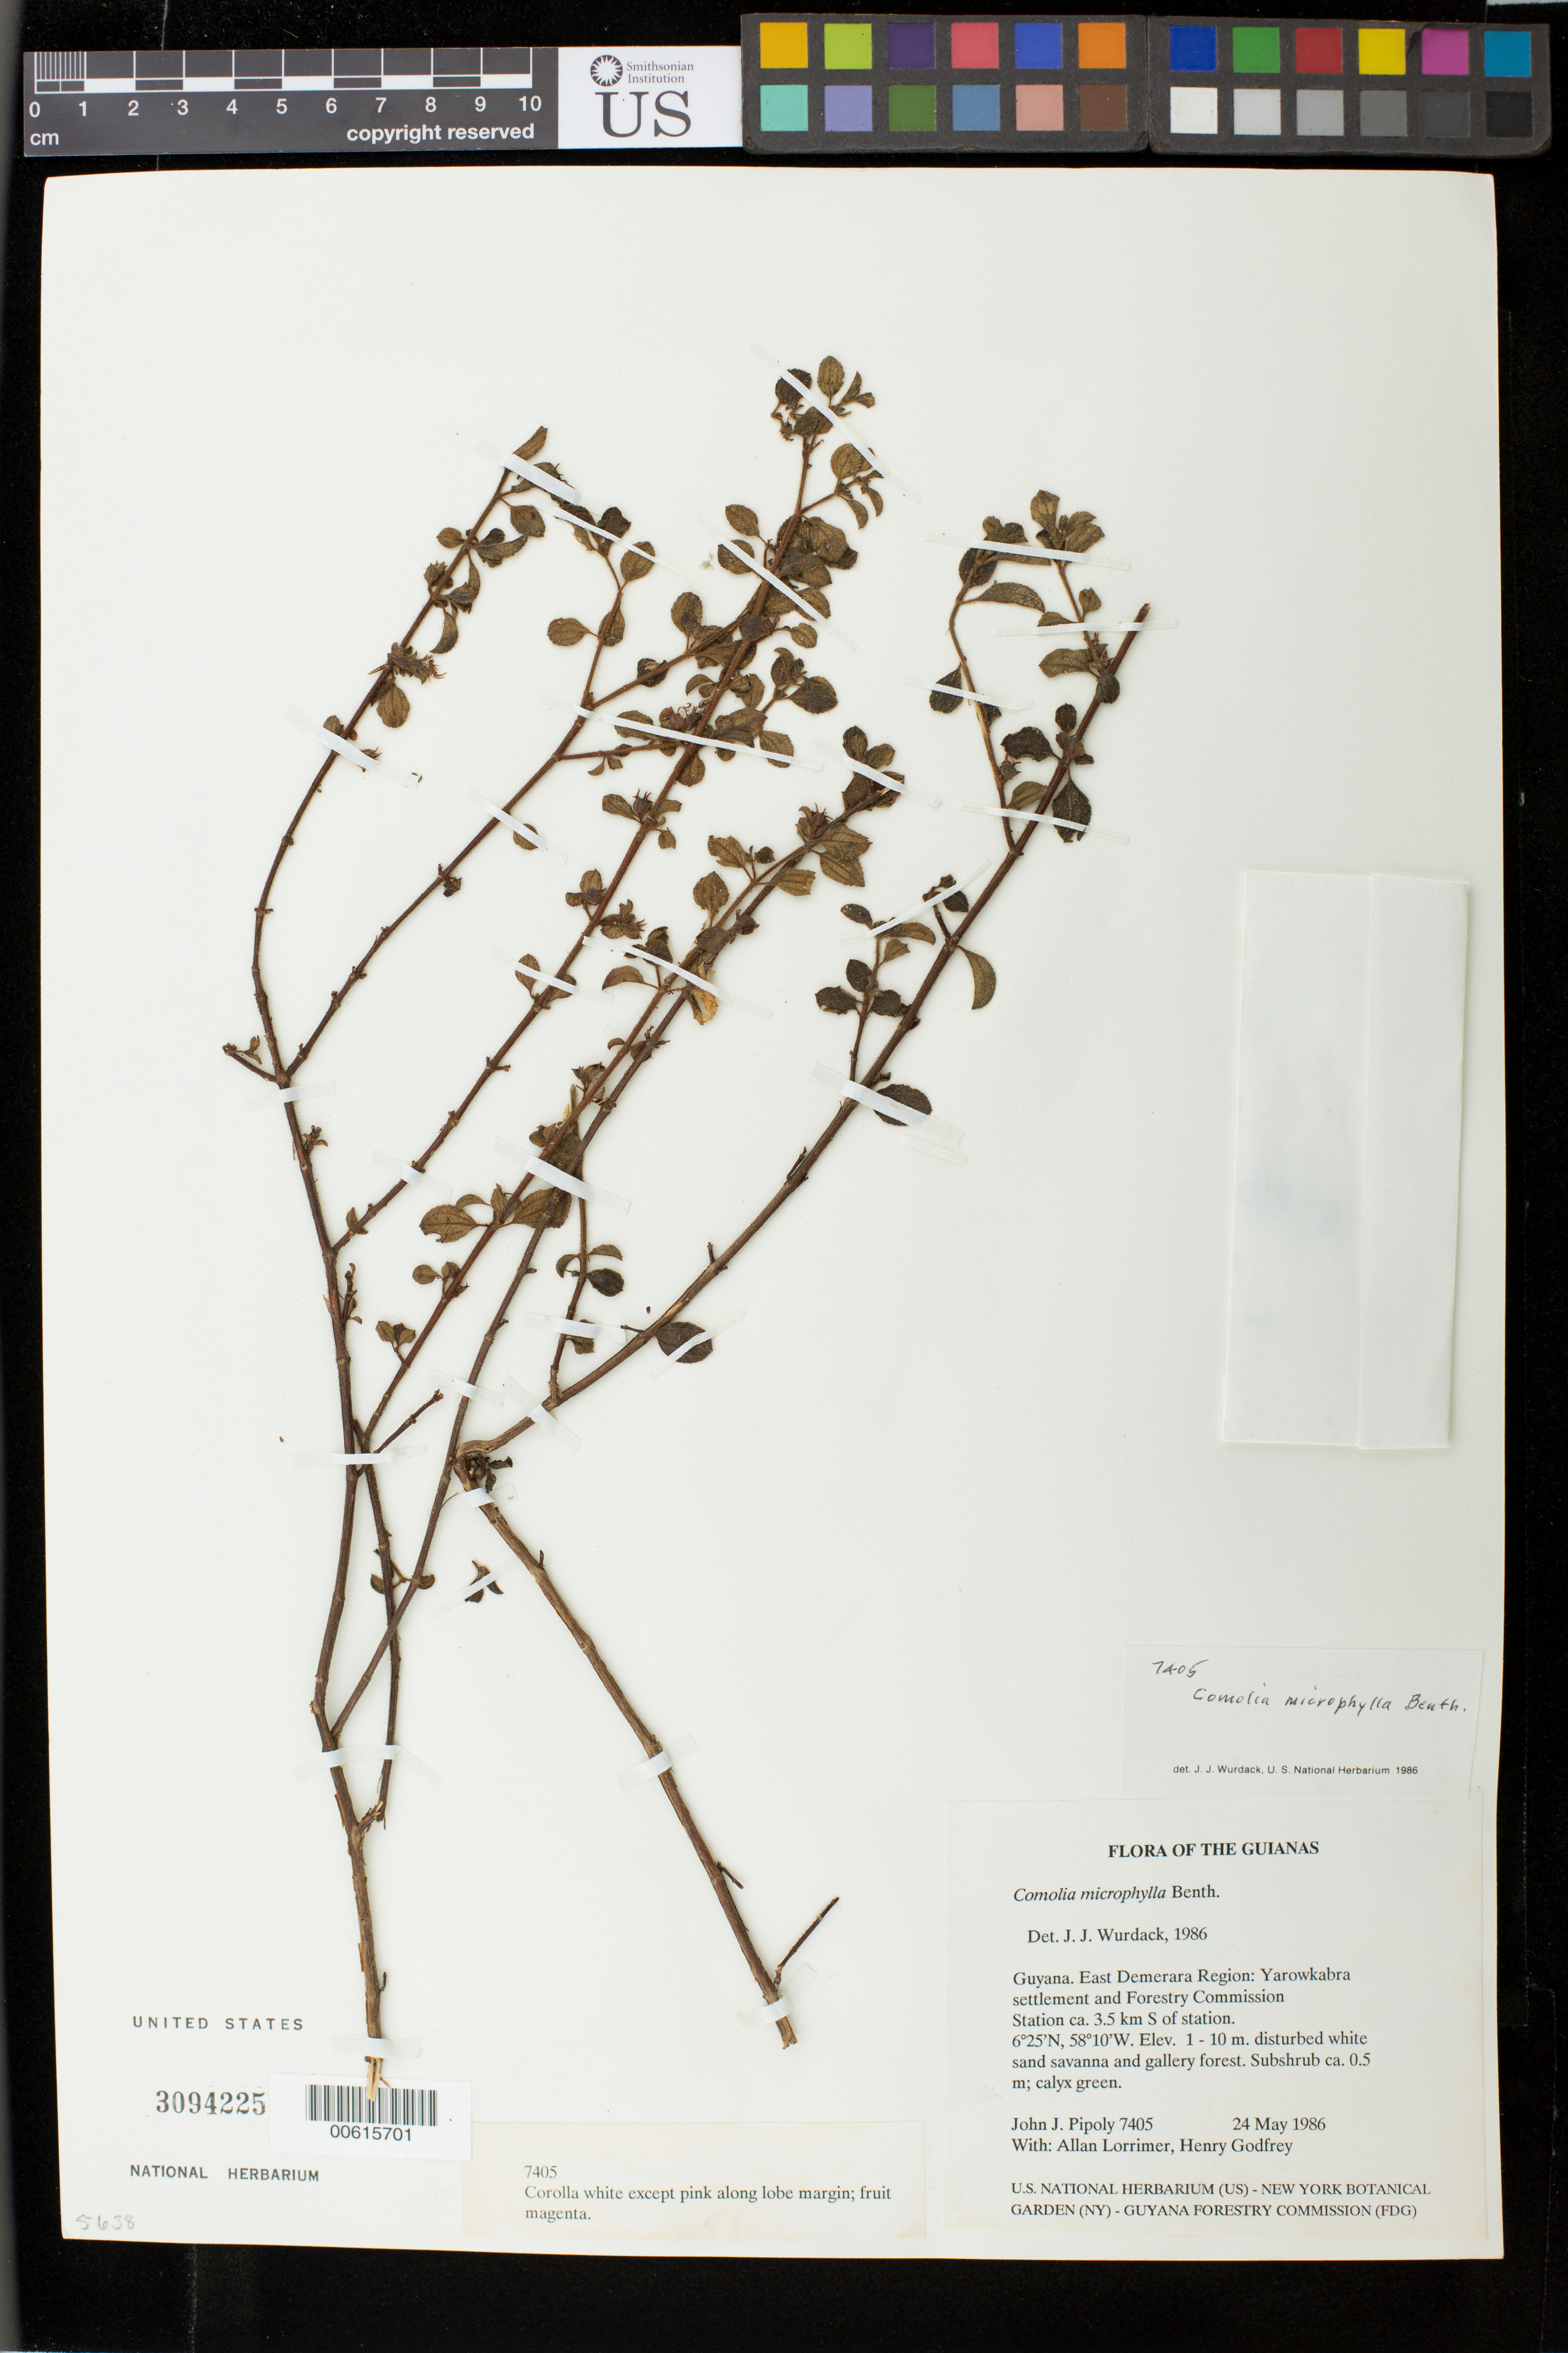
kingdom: Plantae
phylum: Tracheophyta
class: Magnoliopsida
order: Myrtales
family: Melastomataceae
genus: Comolia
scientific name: Comolia microphylla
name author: Benth.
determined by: Wurdack, John J., (US), US (UNITED STATES)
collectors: J. J. Pipoly, A. Lorrimer & H. Godfrey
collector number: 7405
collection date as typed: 24 May 1986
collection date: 1986-05-24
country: Guyana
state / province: Demerara-Mahaica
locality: Yarowkabra settlement and Forestry Commission Station ca. 3.5 km S of station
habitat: Disturbed white sand savanna and gallery forest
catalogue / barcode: US 3094225